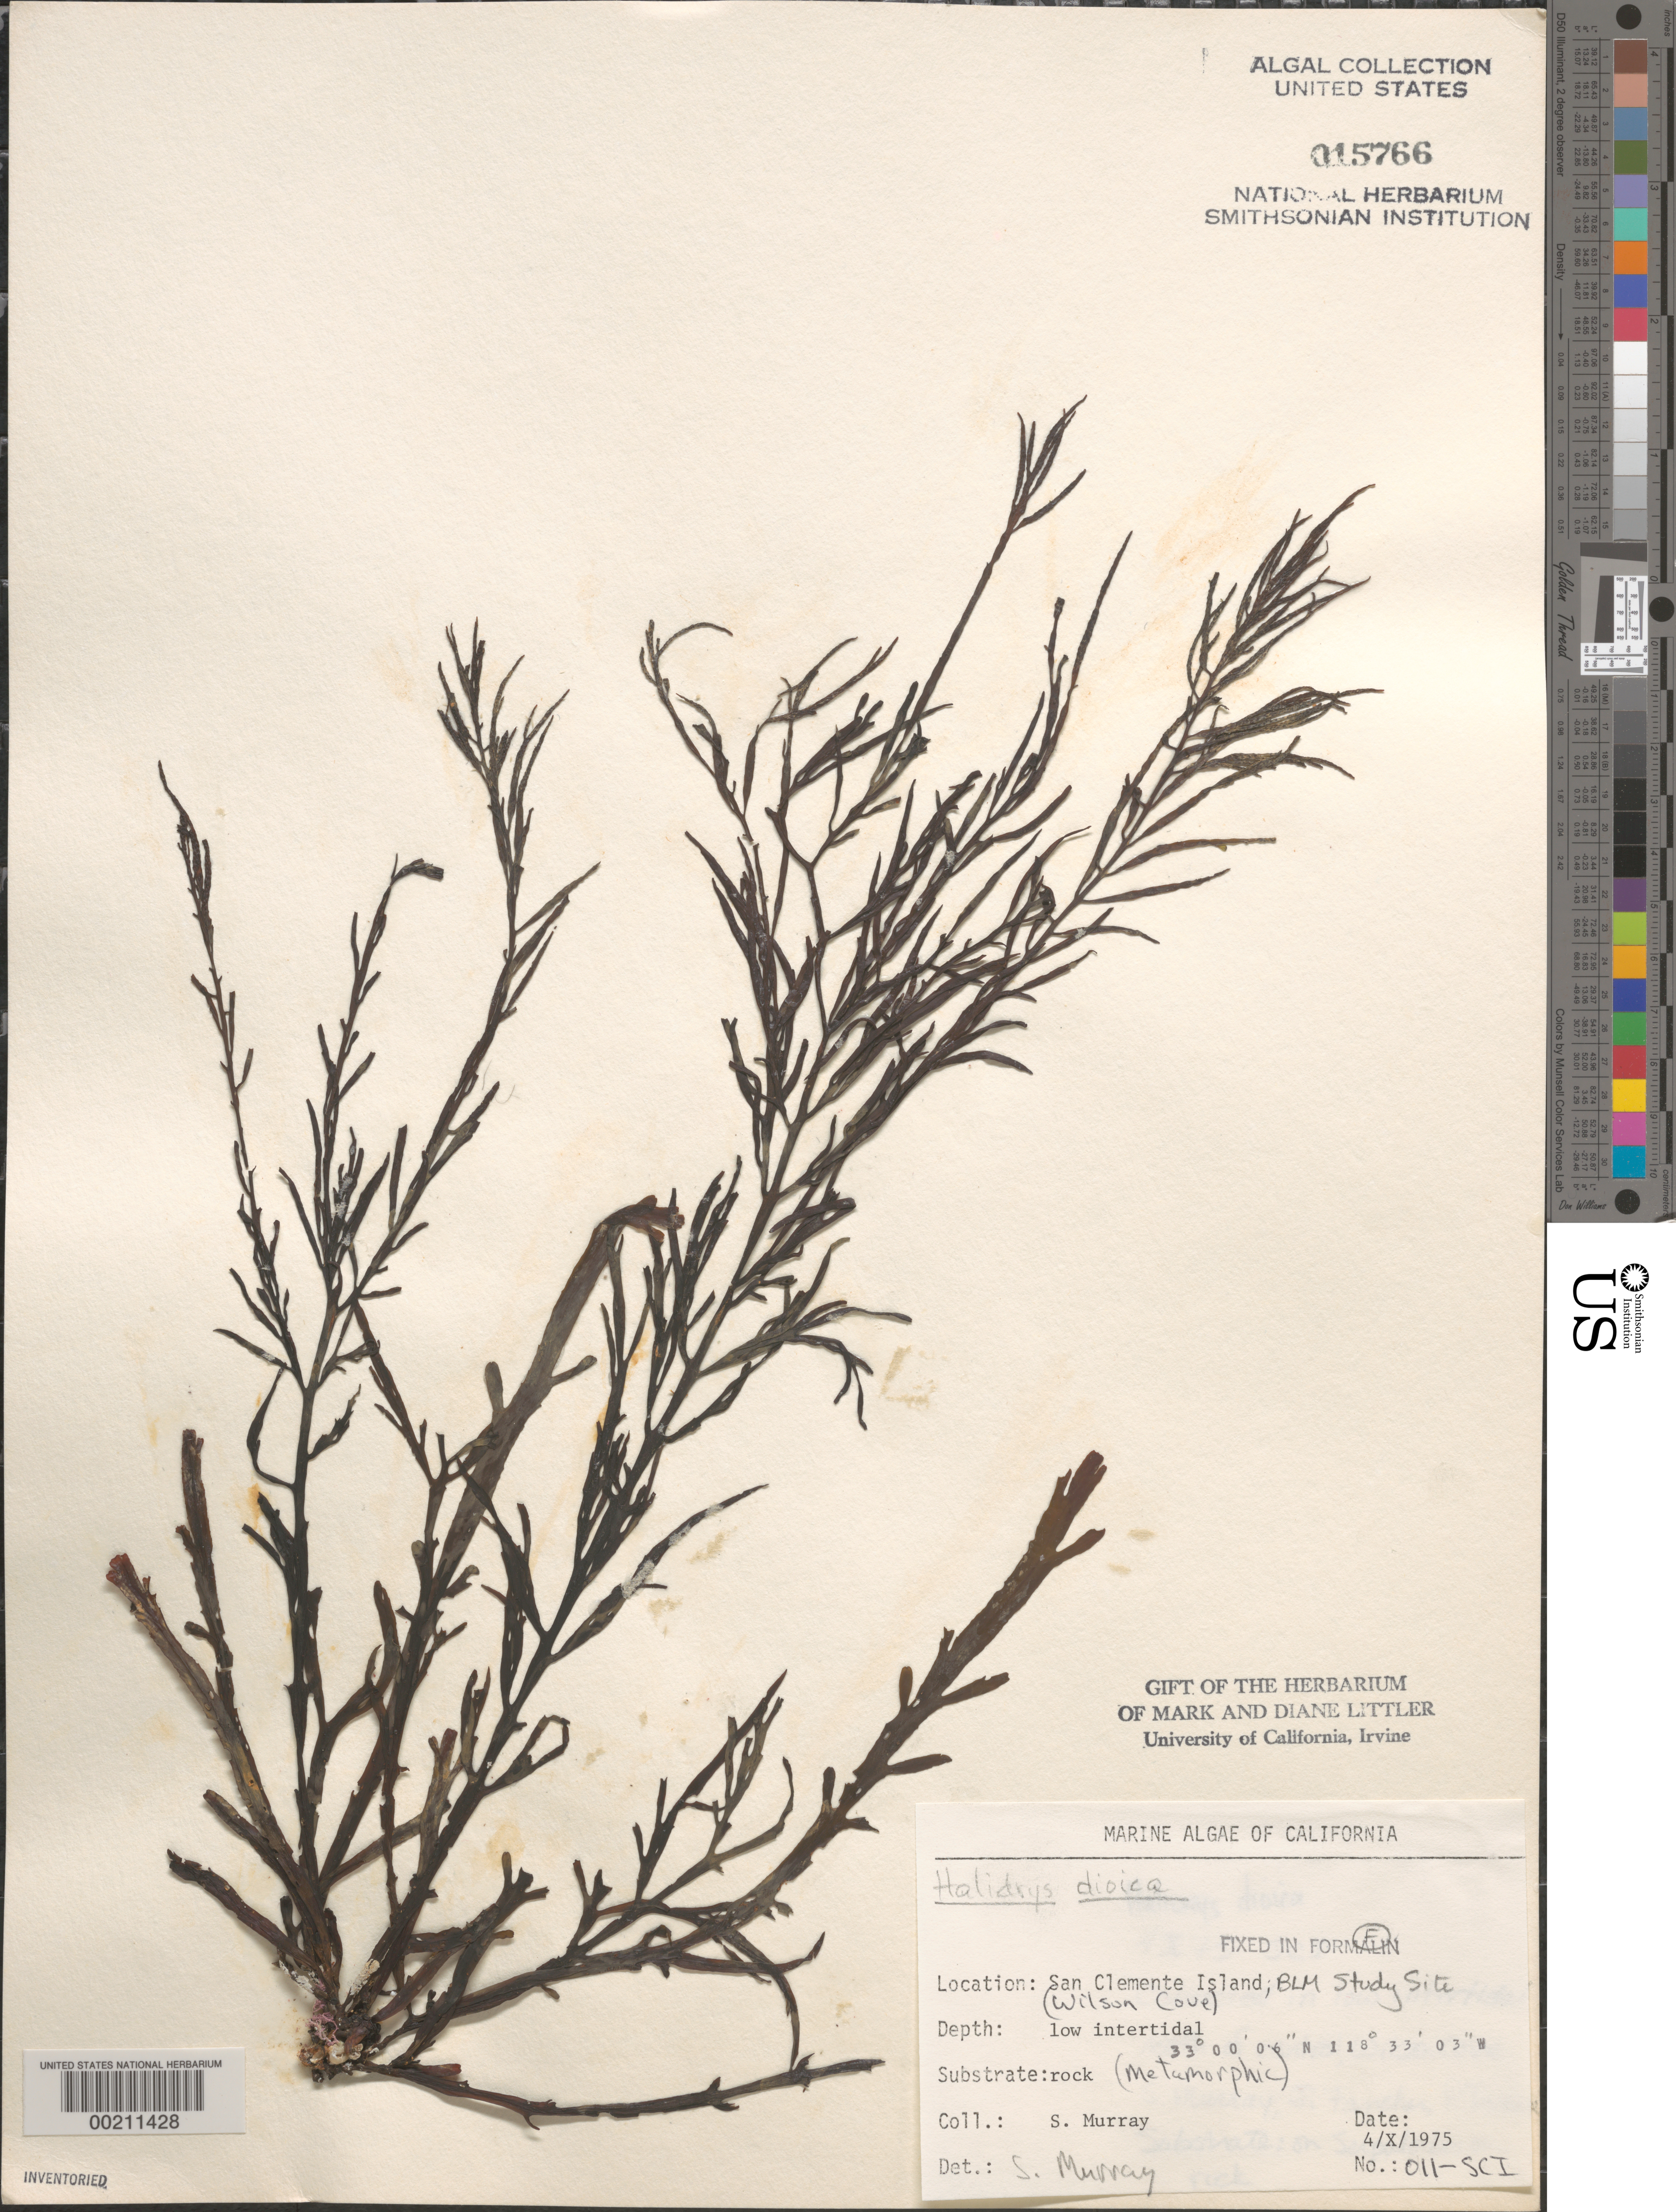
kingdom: Chromista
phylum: Ochrophyta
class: Phaeophyceae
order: Fucales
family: Sargassaceae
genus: Halidrys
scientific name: Halidrys dioica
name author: N.L. Gardner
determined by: Murray, S. N.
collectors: S. N. Murray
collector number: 011-SCI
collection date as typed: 04 Oct 1975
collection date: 1975-10-04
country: United States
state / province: California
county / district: Los Angeles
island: San Clemente Island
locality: Wilson Cove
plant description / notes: BLM-SOCALBIGHT Rocky Intertidal Survey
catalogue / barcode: US 15766